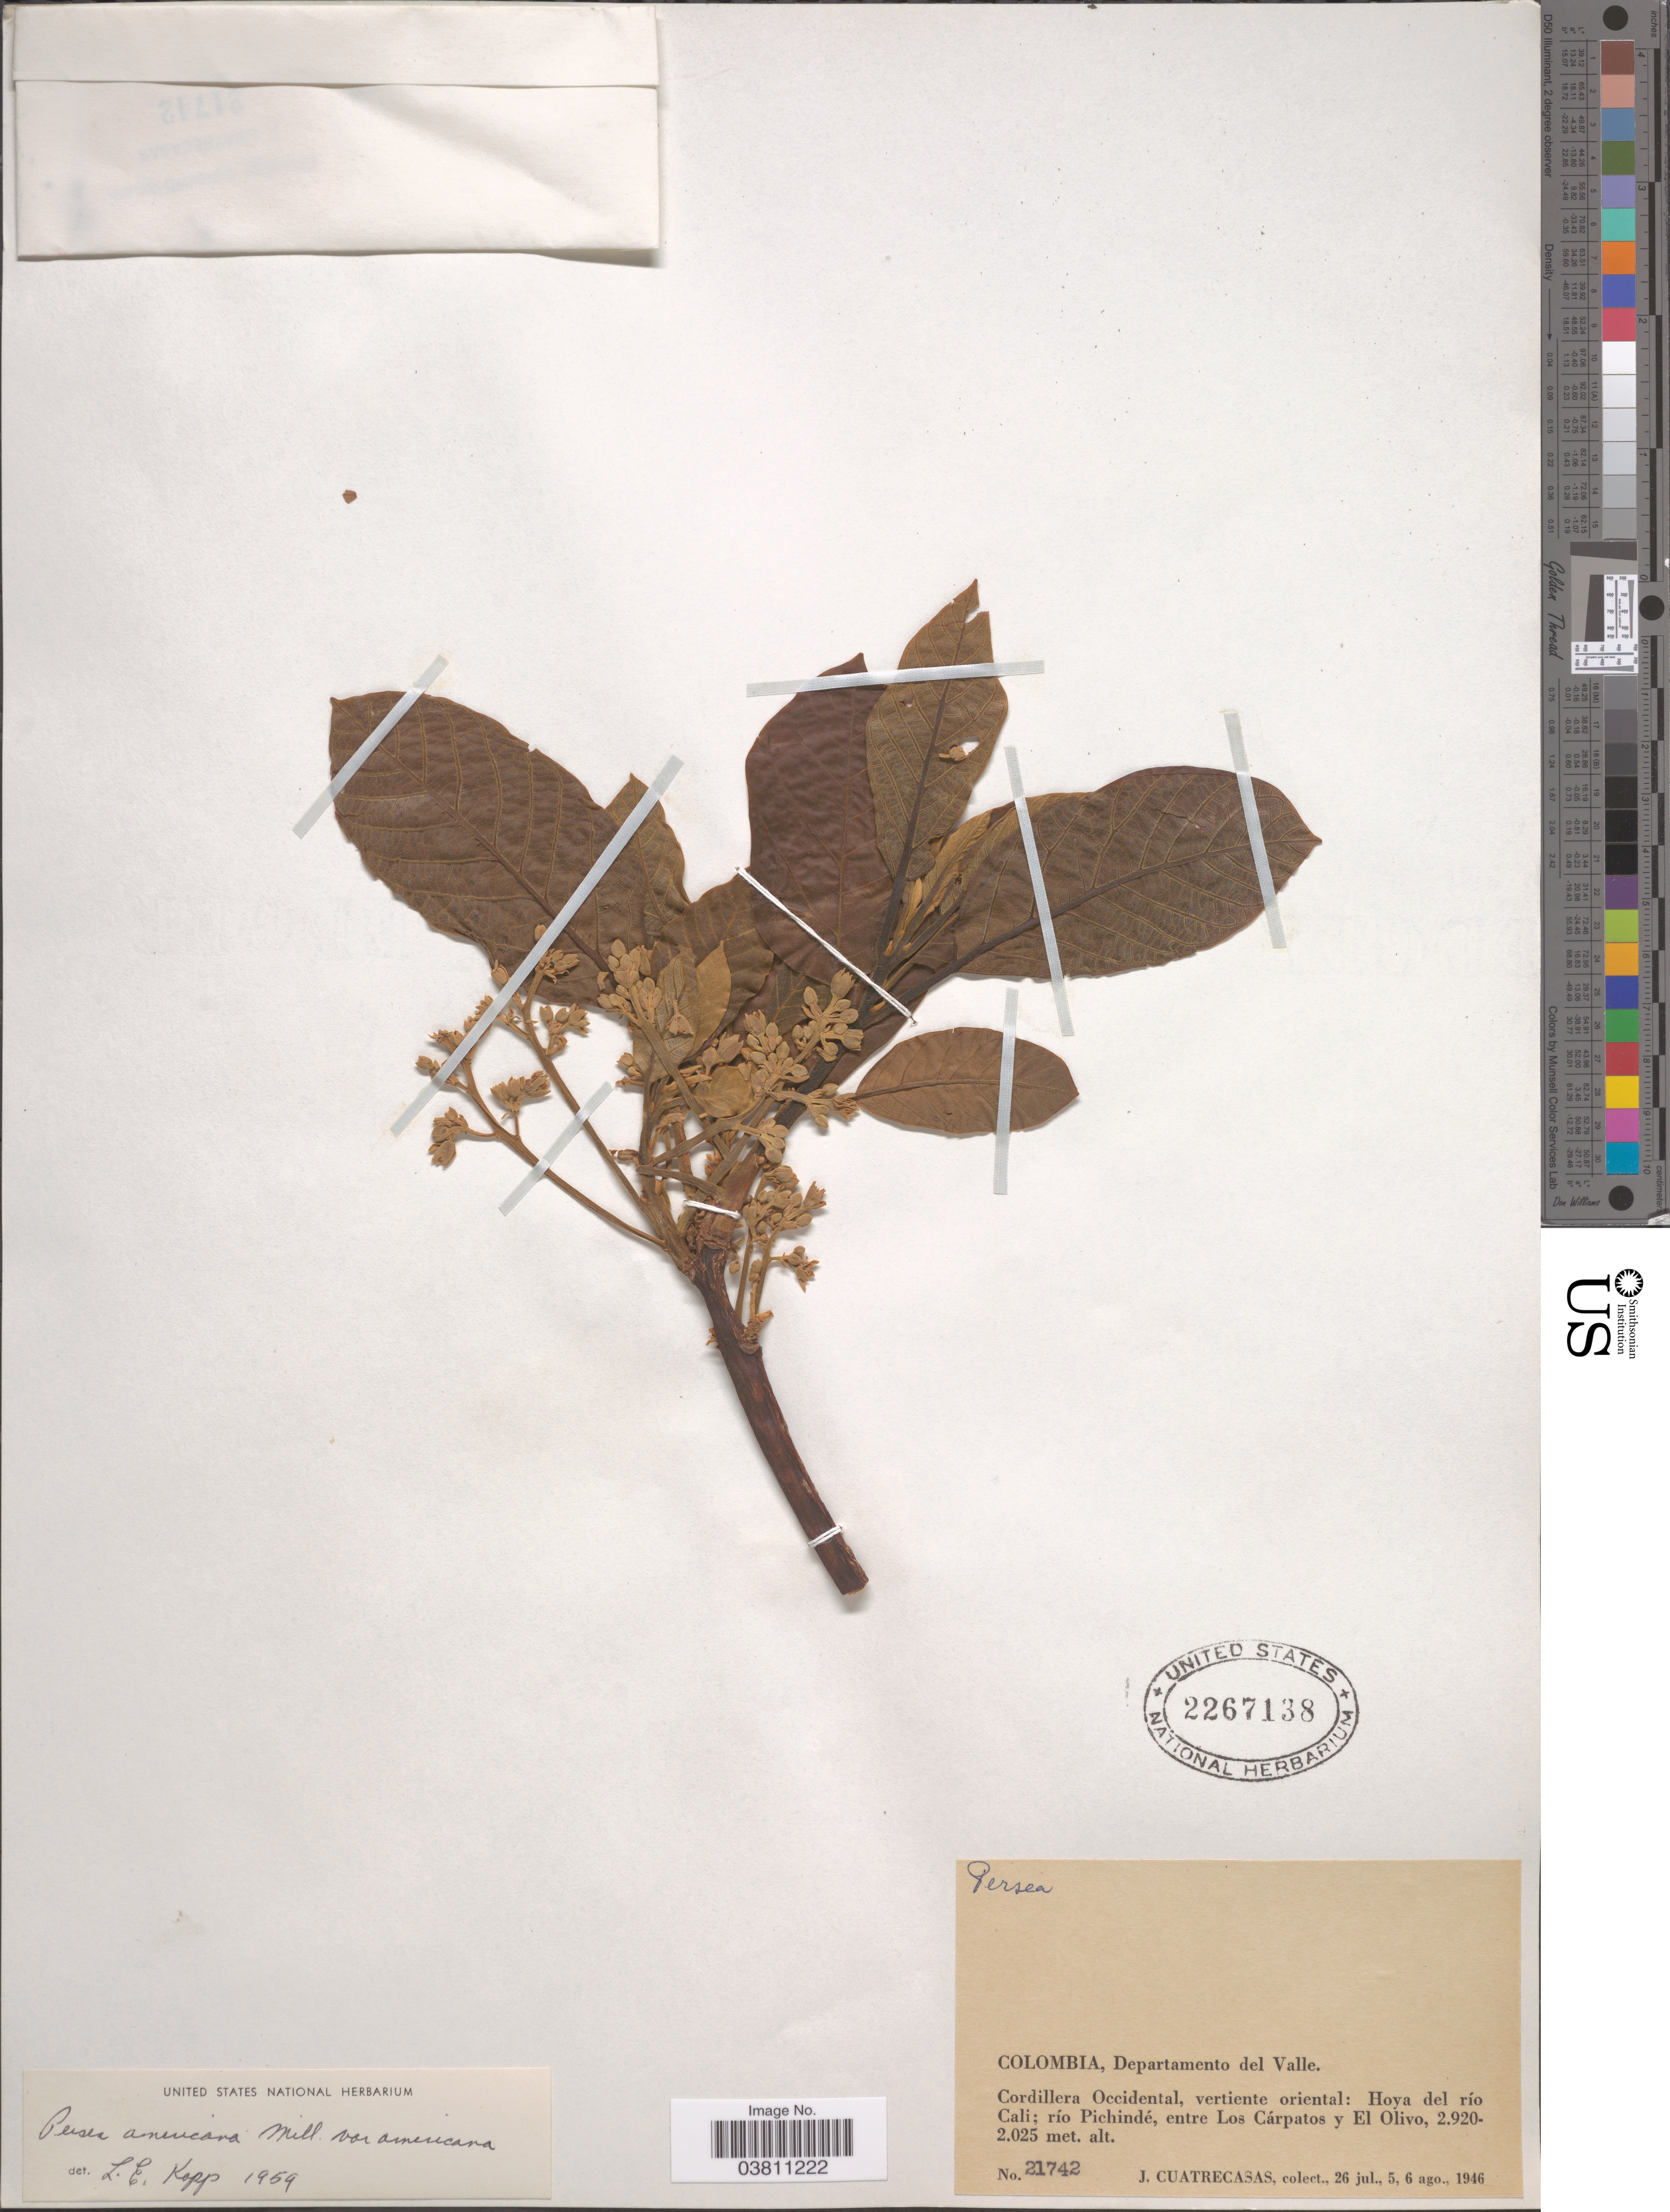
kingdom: Plantae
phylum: Tracheophyta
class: Magnoliopsida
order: Laurales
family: Lauraceae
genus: Persea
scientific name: Persea americana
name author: Mill.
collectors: J. Cuatrecasas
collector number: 21742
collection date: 1946-07-26/1946-08-06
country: Colombia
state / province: Valle del Cauca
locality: Departamento del Valle. Cordillera Occidental, vertiente oriental: Hoya del río Cali; río Pichindé, entre Los Cárpatos y El Olivo.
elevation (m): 2025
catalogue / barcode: US 2267138